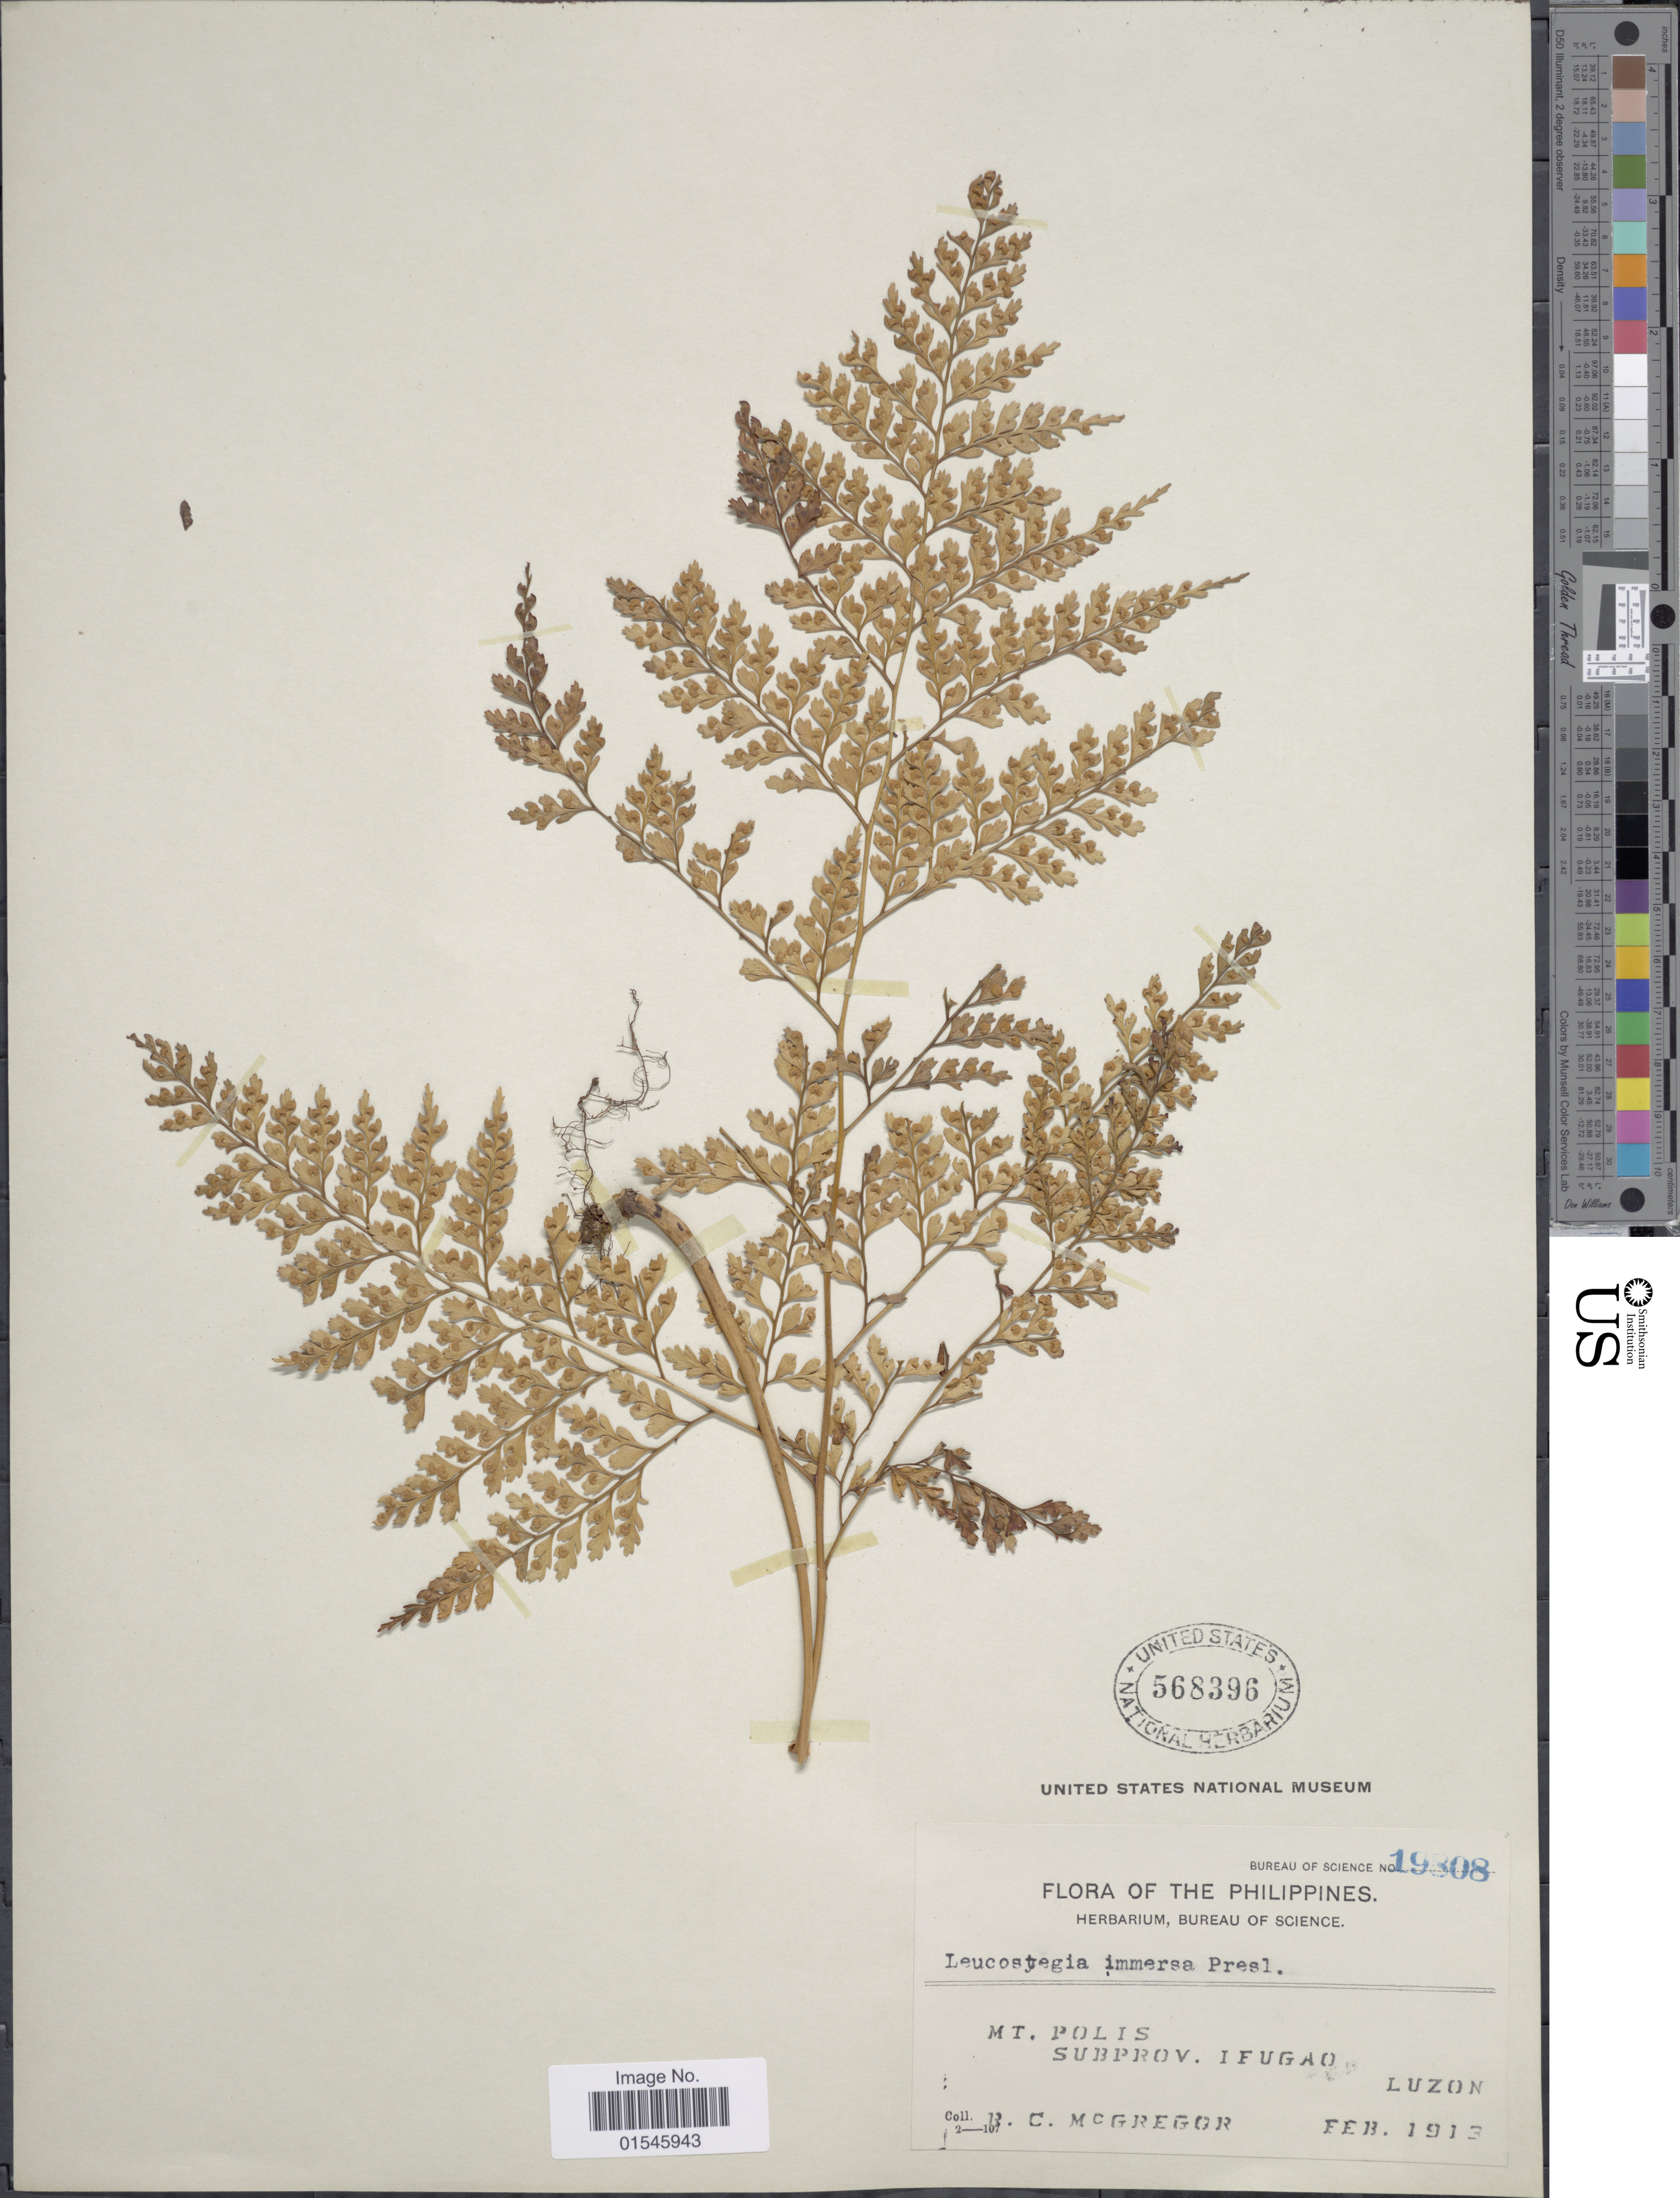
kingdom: Plantae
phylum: Tracheophyta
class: Polypodiopsida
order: Polypodiales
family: Hypodematiaceae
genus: Leucostegia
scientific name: Leucostegia truncata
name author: (D. Don) Fraser-Jenk.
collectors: R. C. McGregor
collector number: Bureau of Science 19308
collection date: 1913-02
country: Philippines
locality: Mt Polis, Subprov. Ifugao, Luzon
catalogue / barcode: US 568396